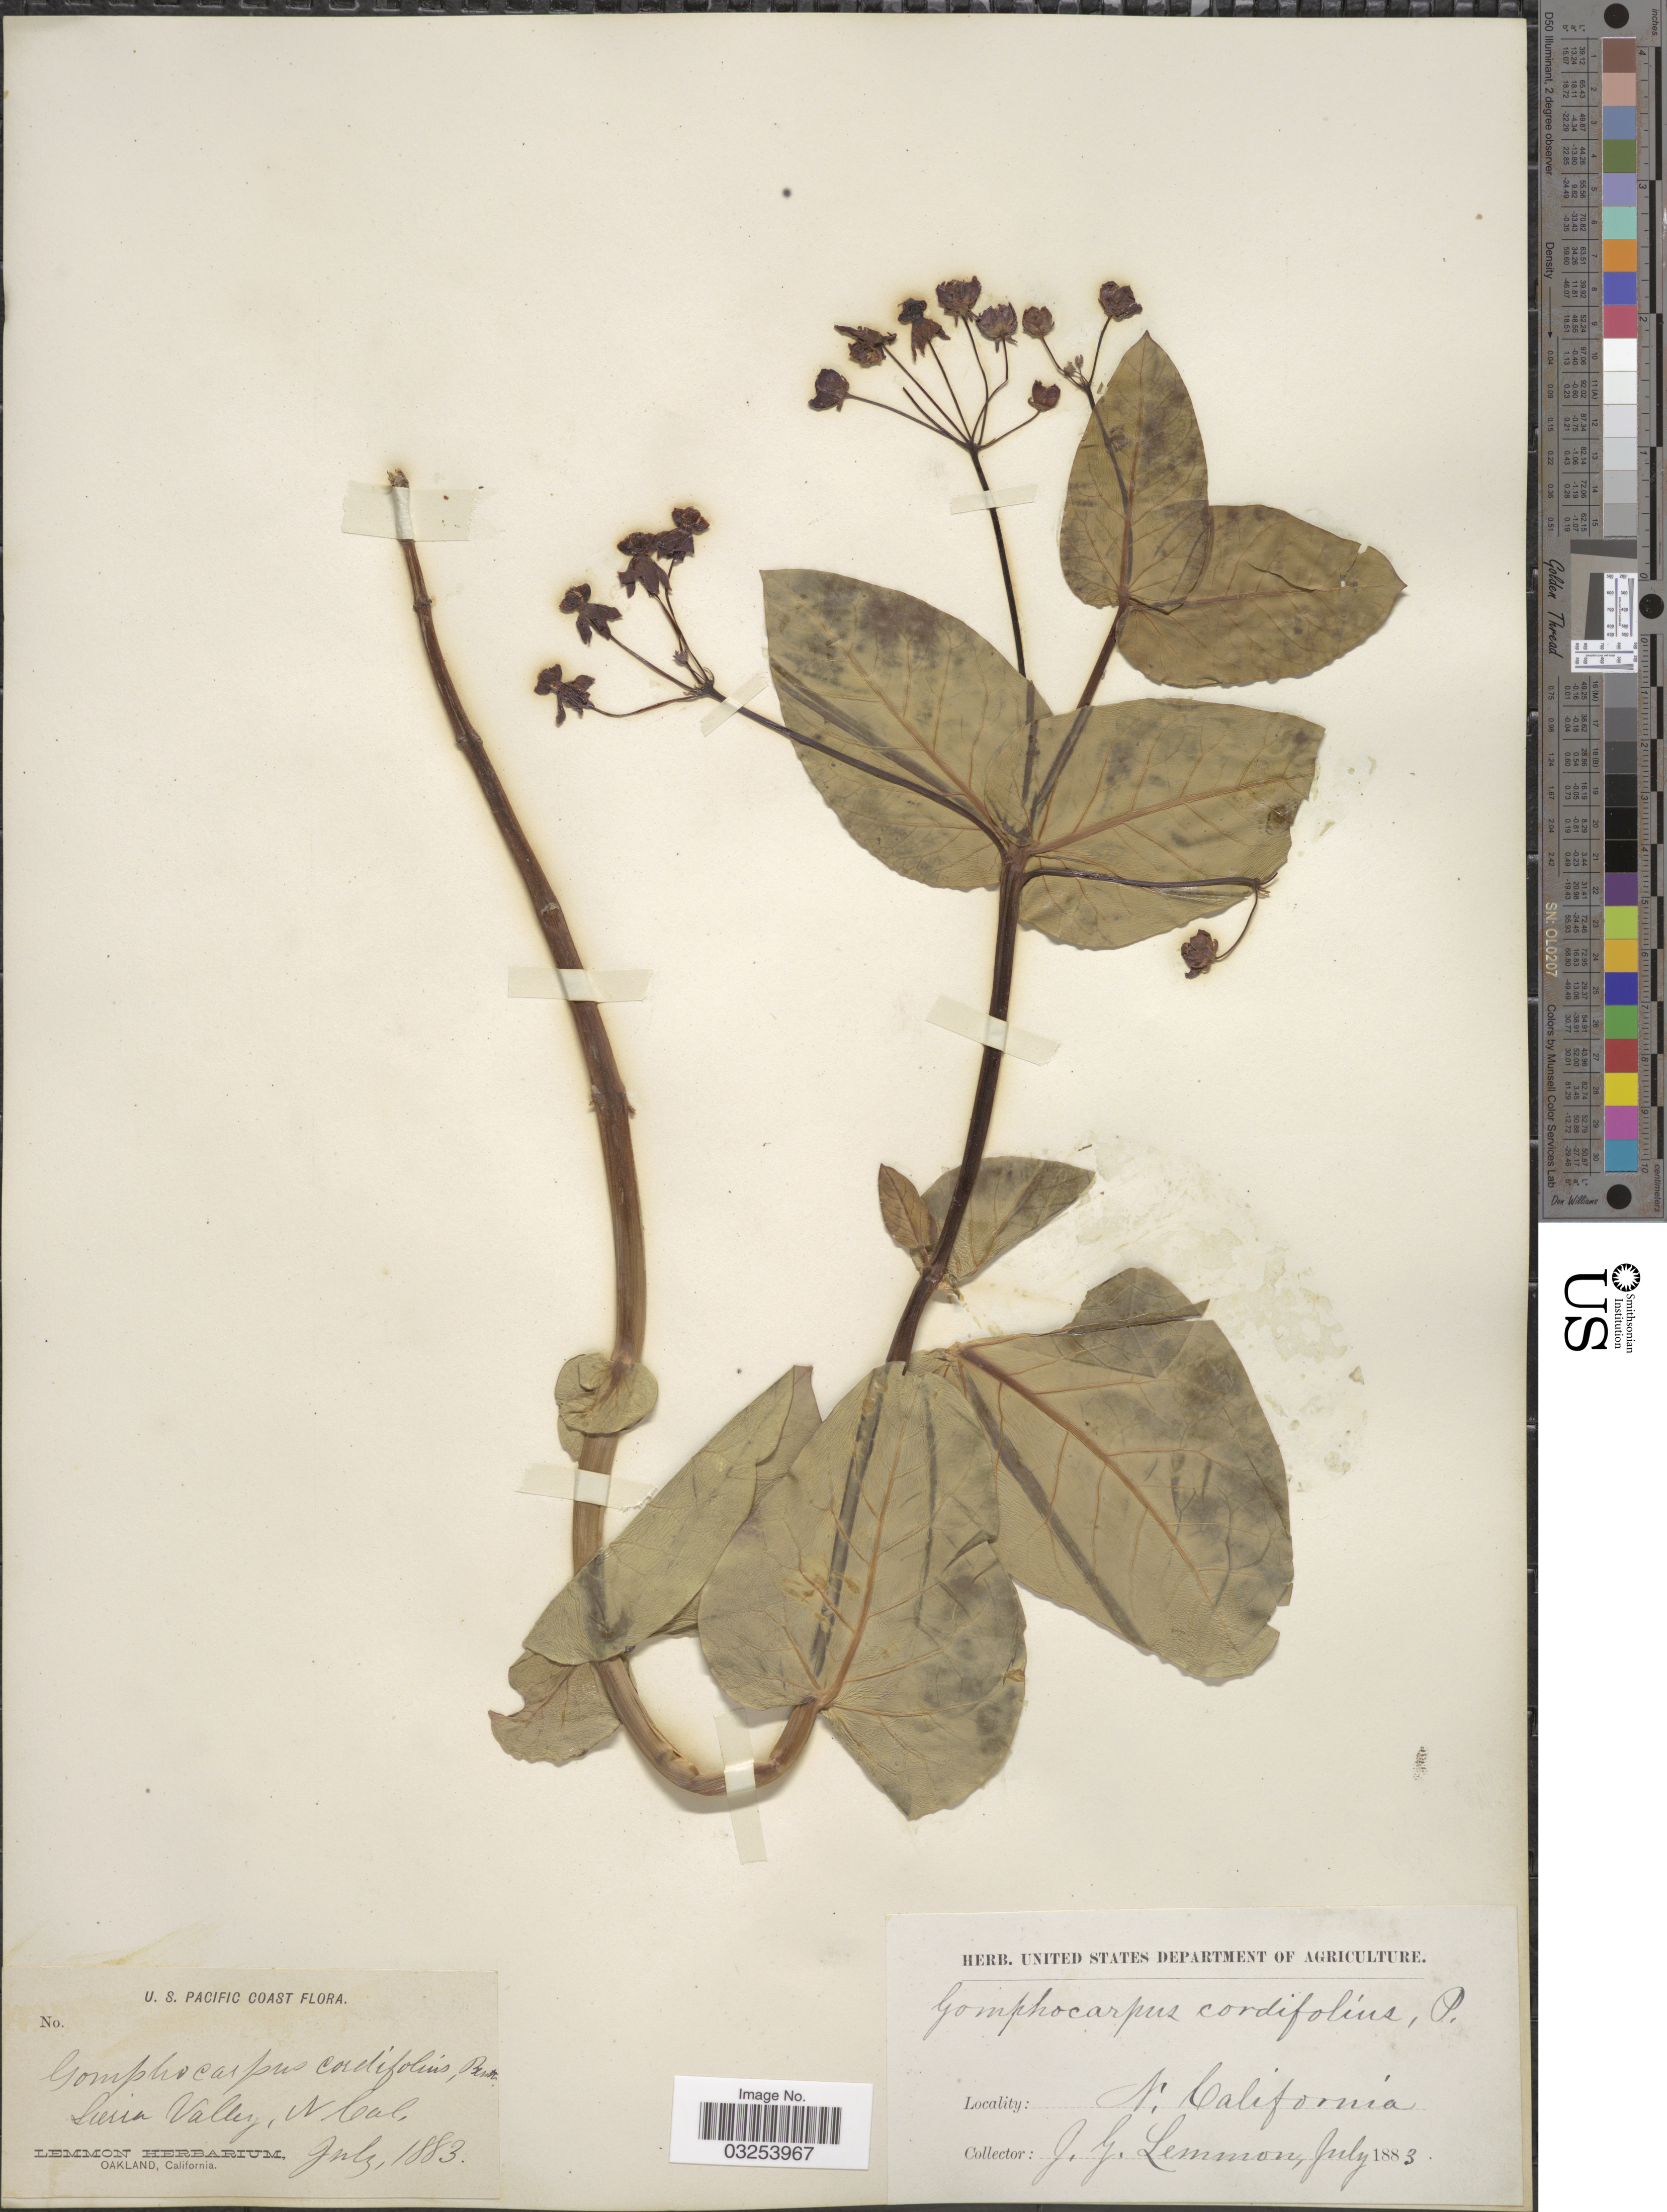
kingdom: Plantae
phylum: Tracheophyta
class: Magnoliopsida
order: Gentianales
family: Apocynaceae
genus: Asclepias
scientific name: Asclepias cordifolia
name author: (Benth.) Jeps.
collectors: J. Lemmon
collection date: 1883-07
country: United States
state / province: California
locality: U. S. Pacific Coast. Sierra Valley, N. California.